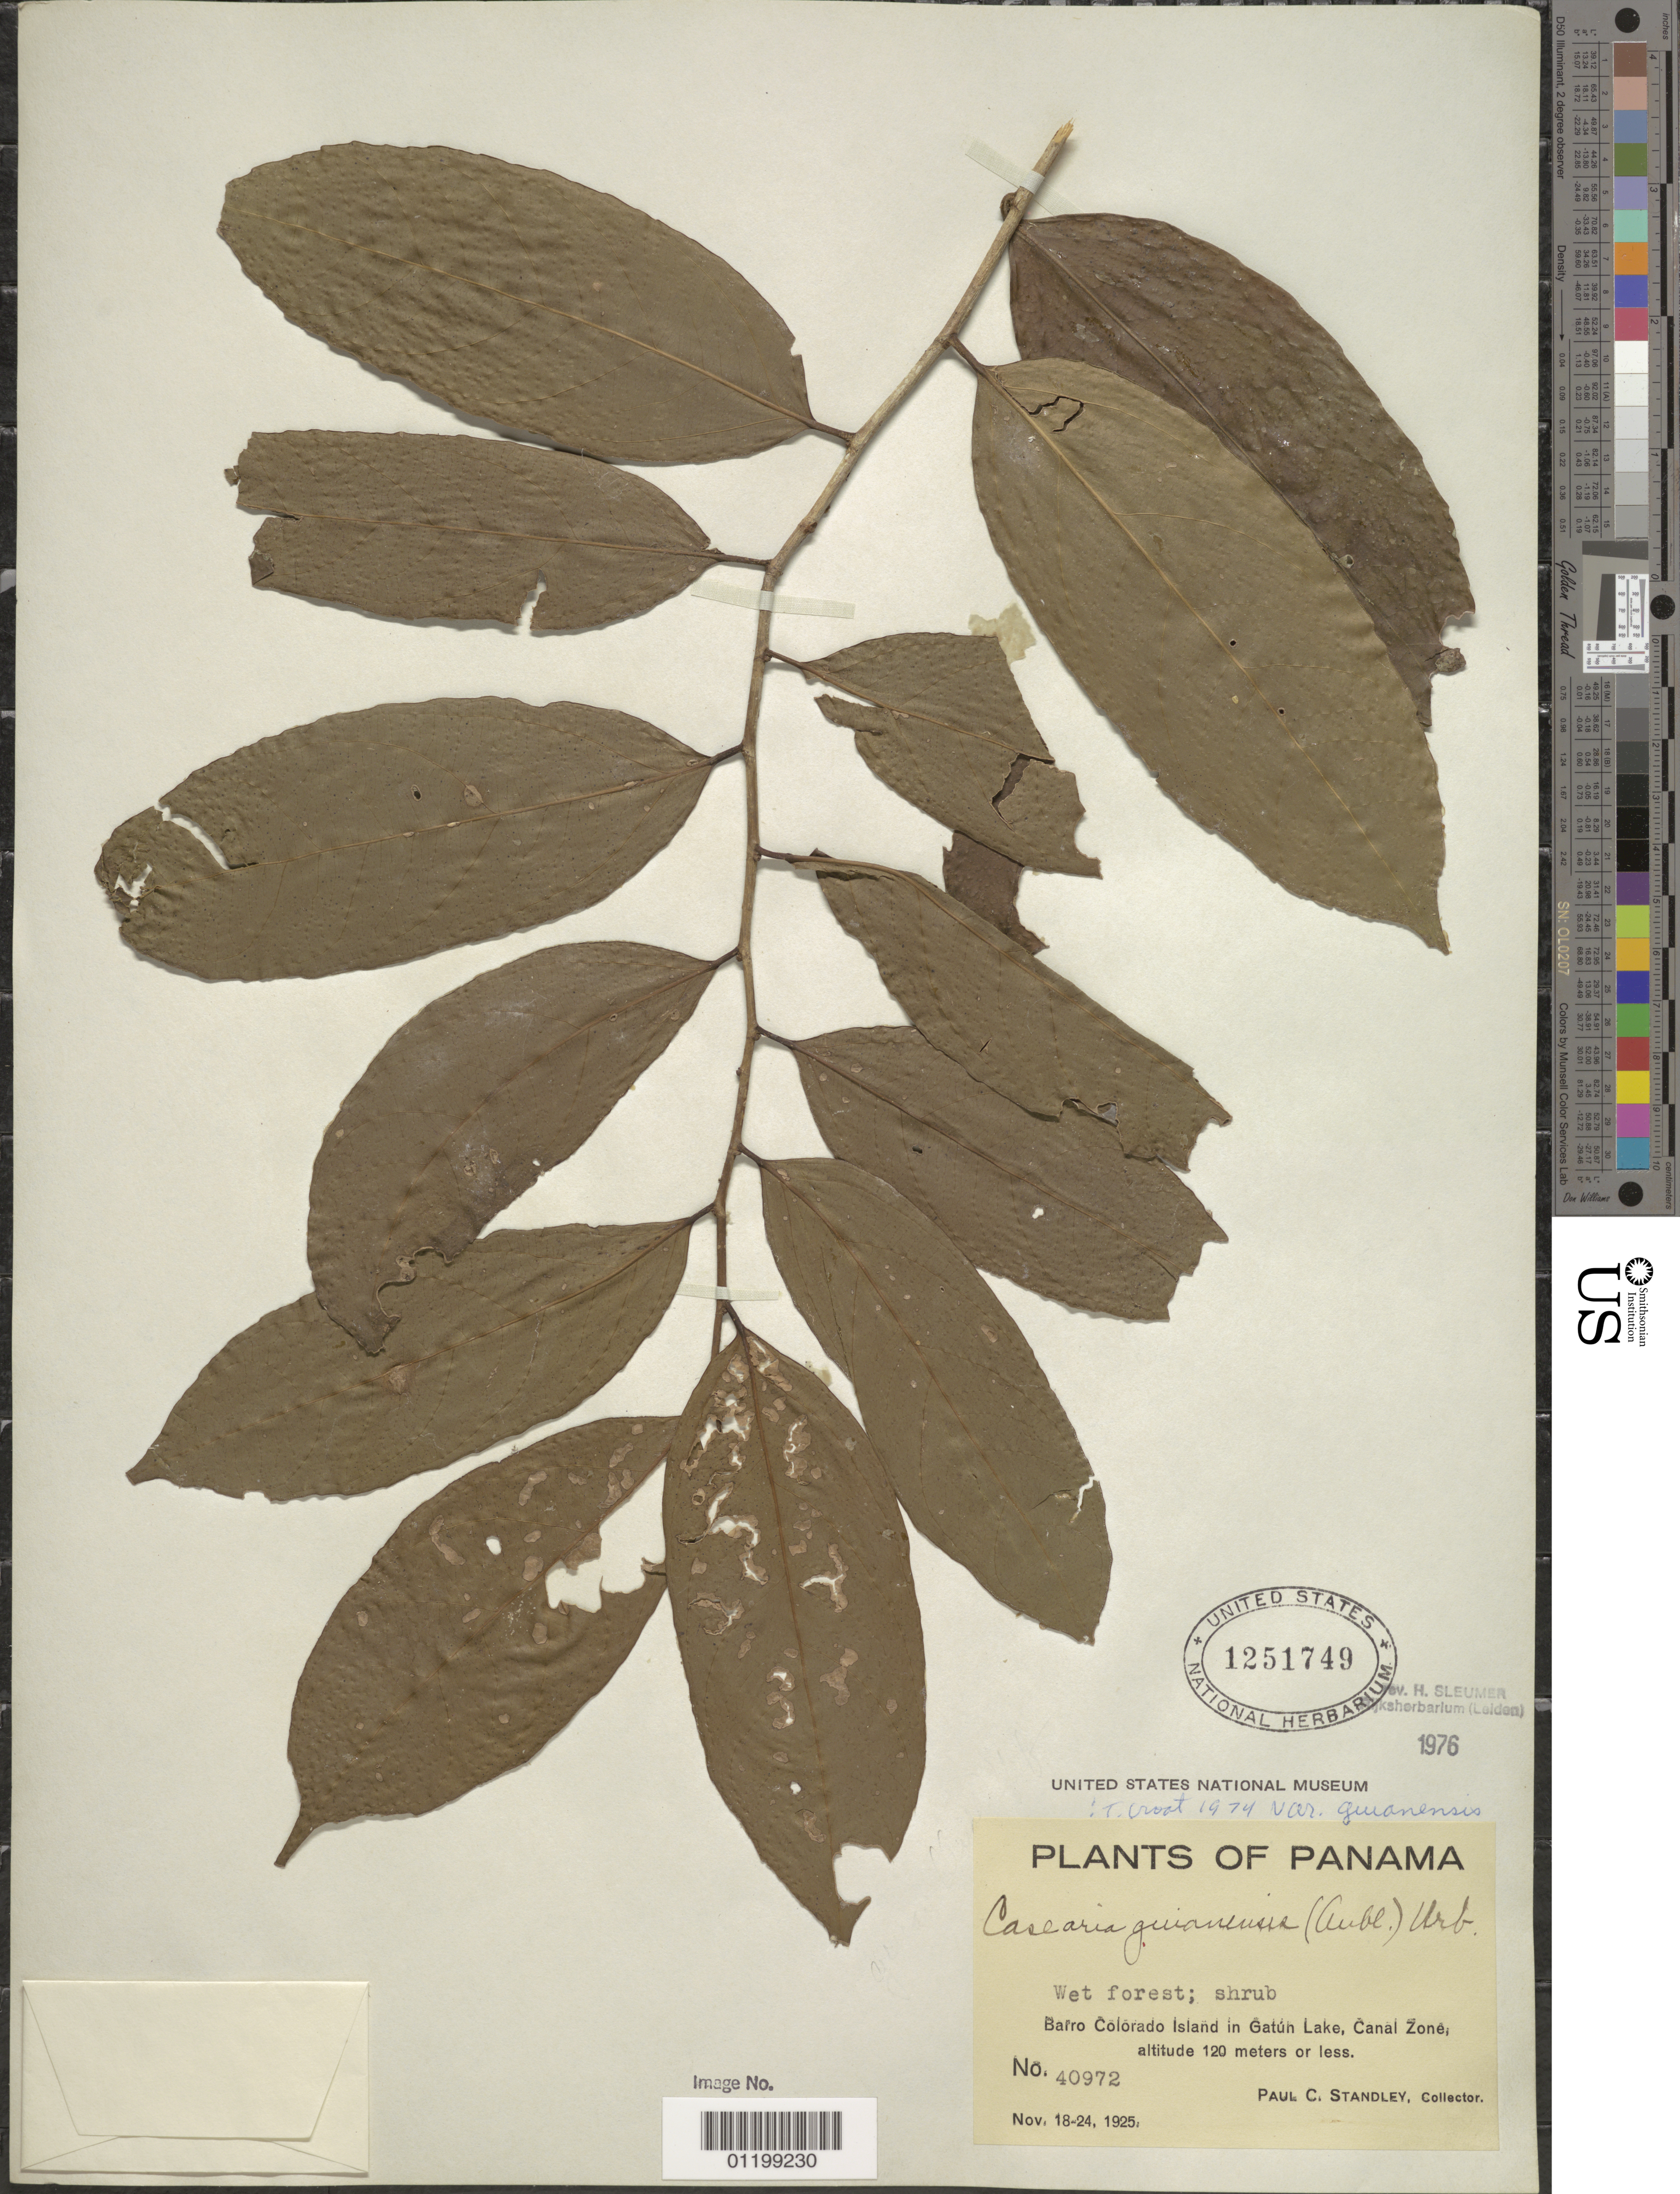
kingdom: Plantae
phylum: Tracheophyta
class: Magnoliopsida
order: Malpighiales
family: Salicaceae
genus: Casearia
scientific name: Casearia guianensis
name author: (Aubl.) Urb.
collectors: P. C. Standley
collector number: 40972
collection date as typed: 18-24 Nov 1925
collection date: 1925-11-18/1925-11-24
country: Panama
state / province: Panamá Oeste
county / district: Canal Zone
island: Barro Colorado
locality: Barro Colorado Island in Gatun Lake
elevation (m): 120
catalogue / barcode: US 1251749